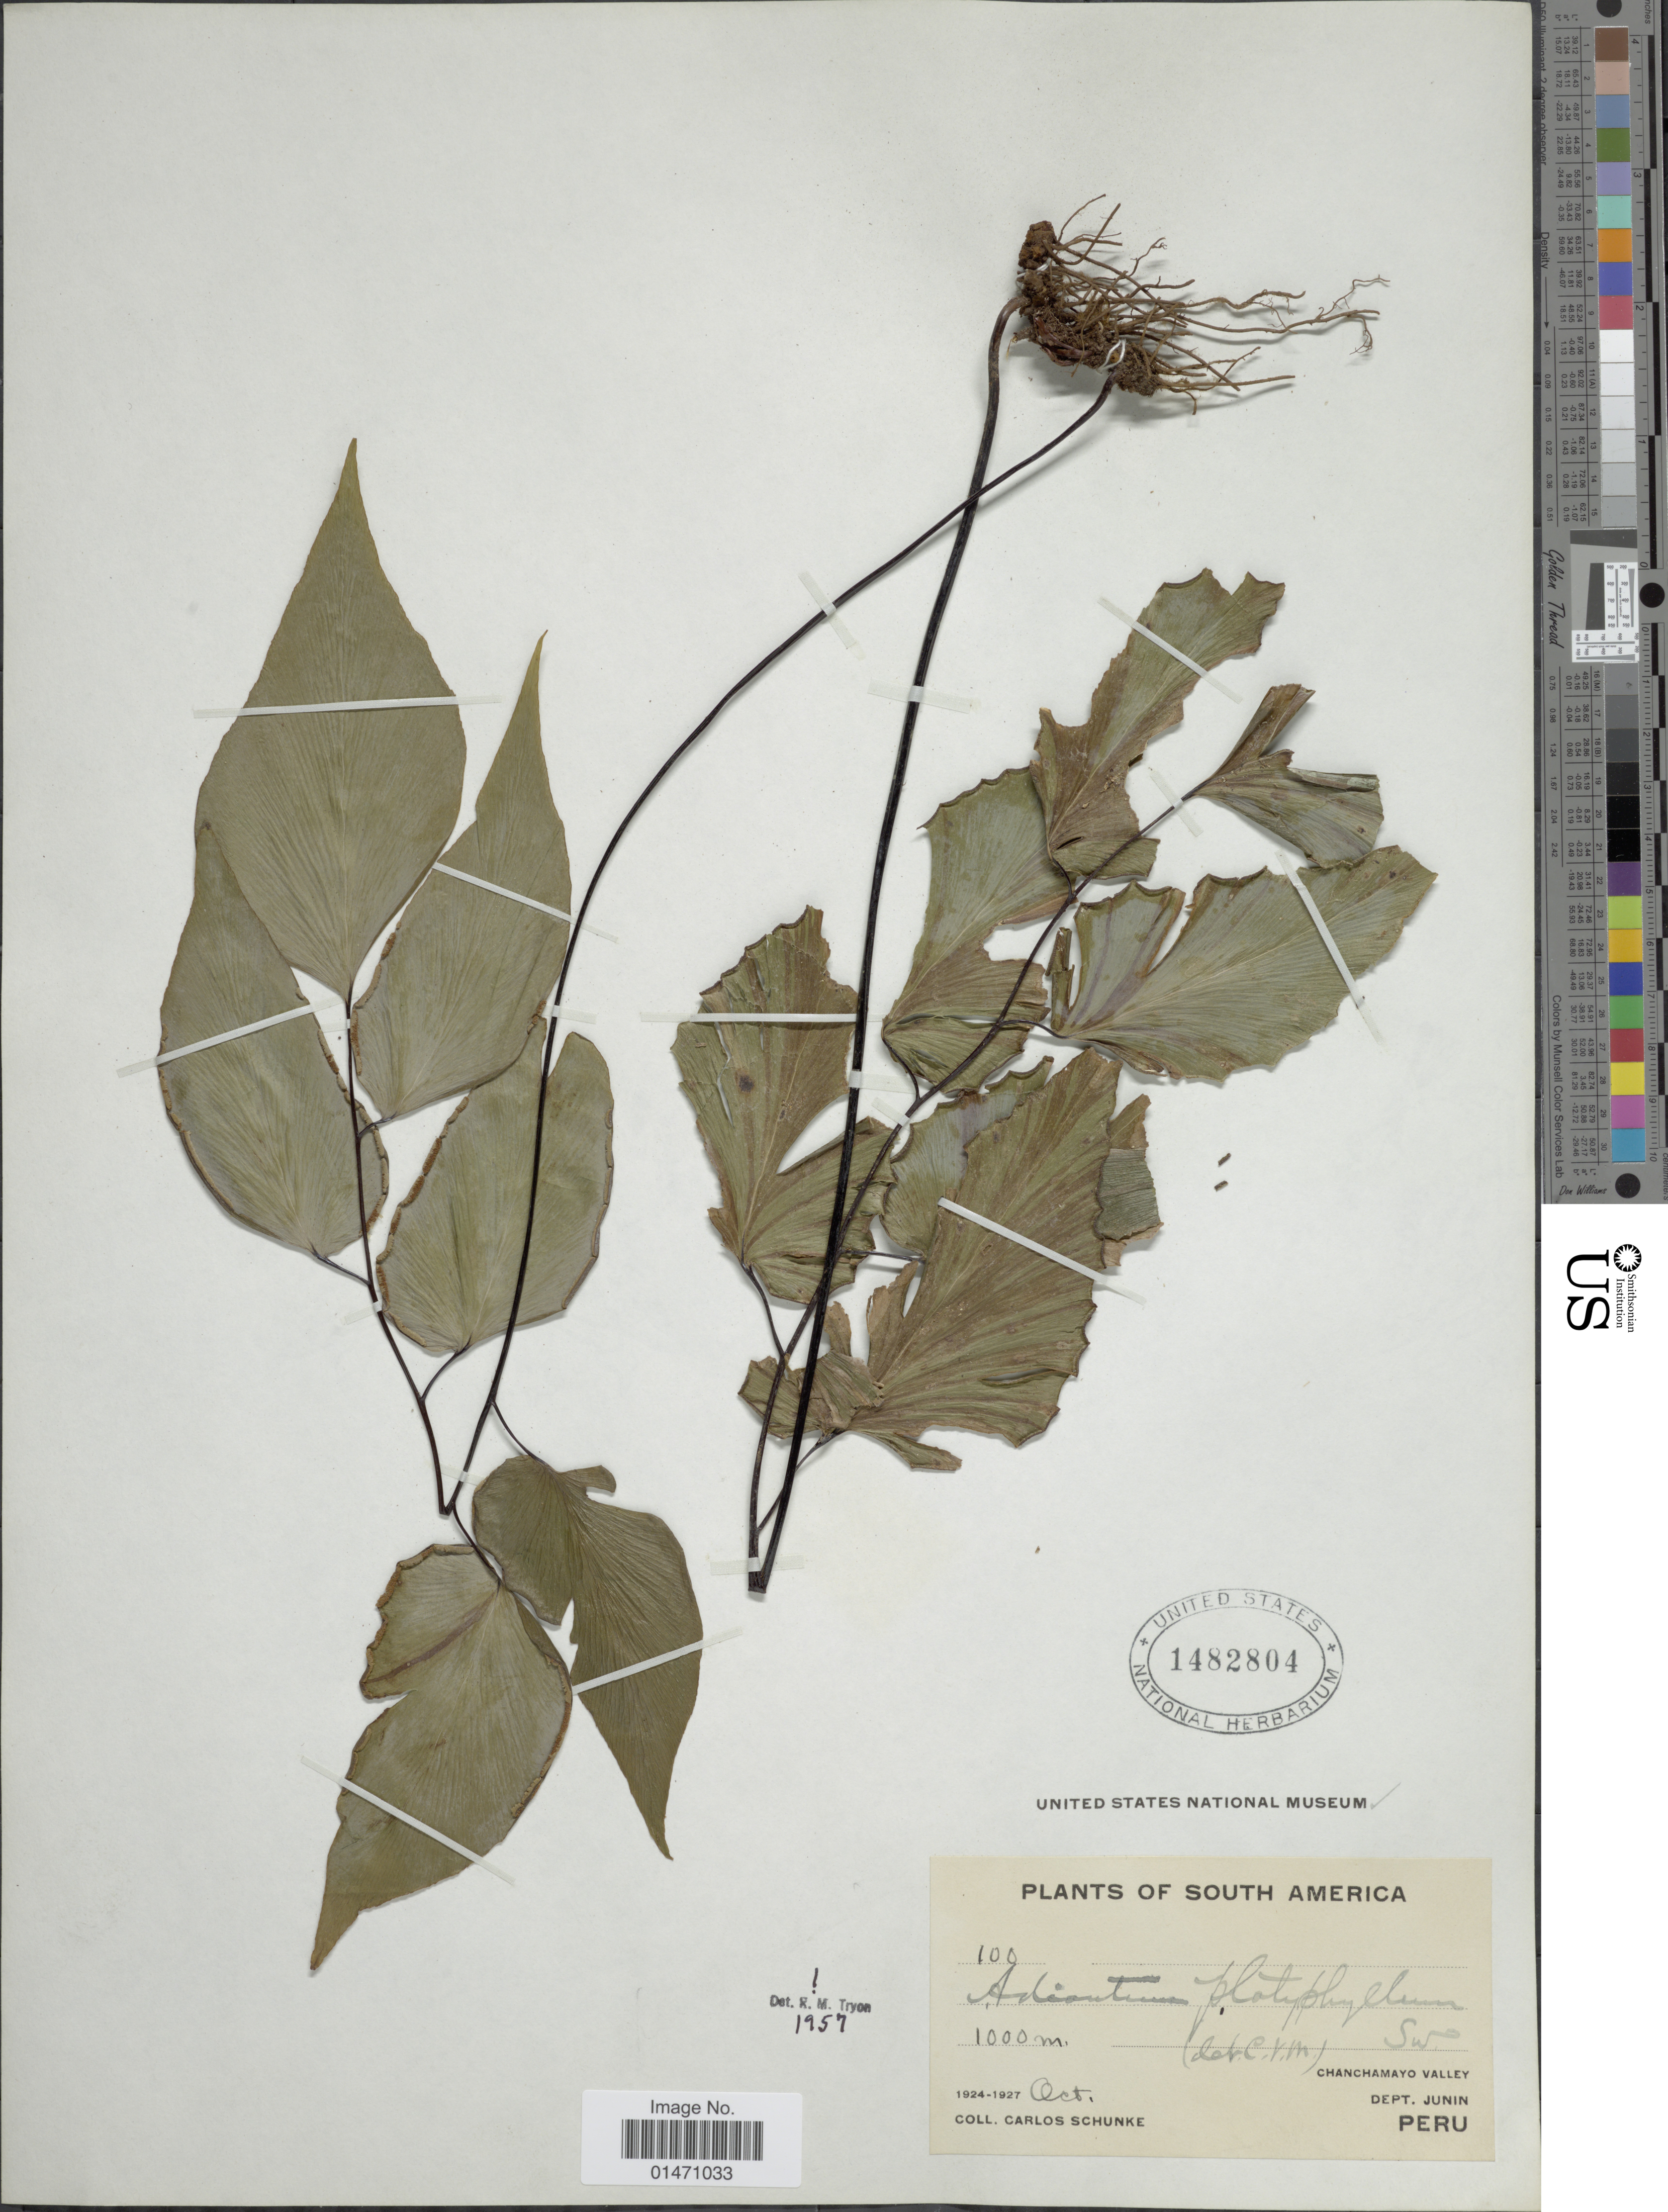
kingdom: Plantae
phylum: Tracheophyta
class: Polypodiopsida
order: Polypodiales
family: Pteridaceae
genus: Adiantum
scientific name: Adiantum platyphyllum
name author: Sw.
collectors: C. Schunke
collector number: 100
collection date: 1924/1927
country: Peru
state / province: Junín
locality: Plants of South America, Chanchamayo valley, dept. Junin, Peru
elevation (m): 1000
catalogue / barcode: US 1482804